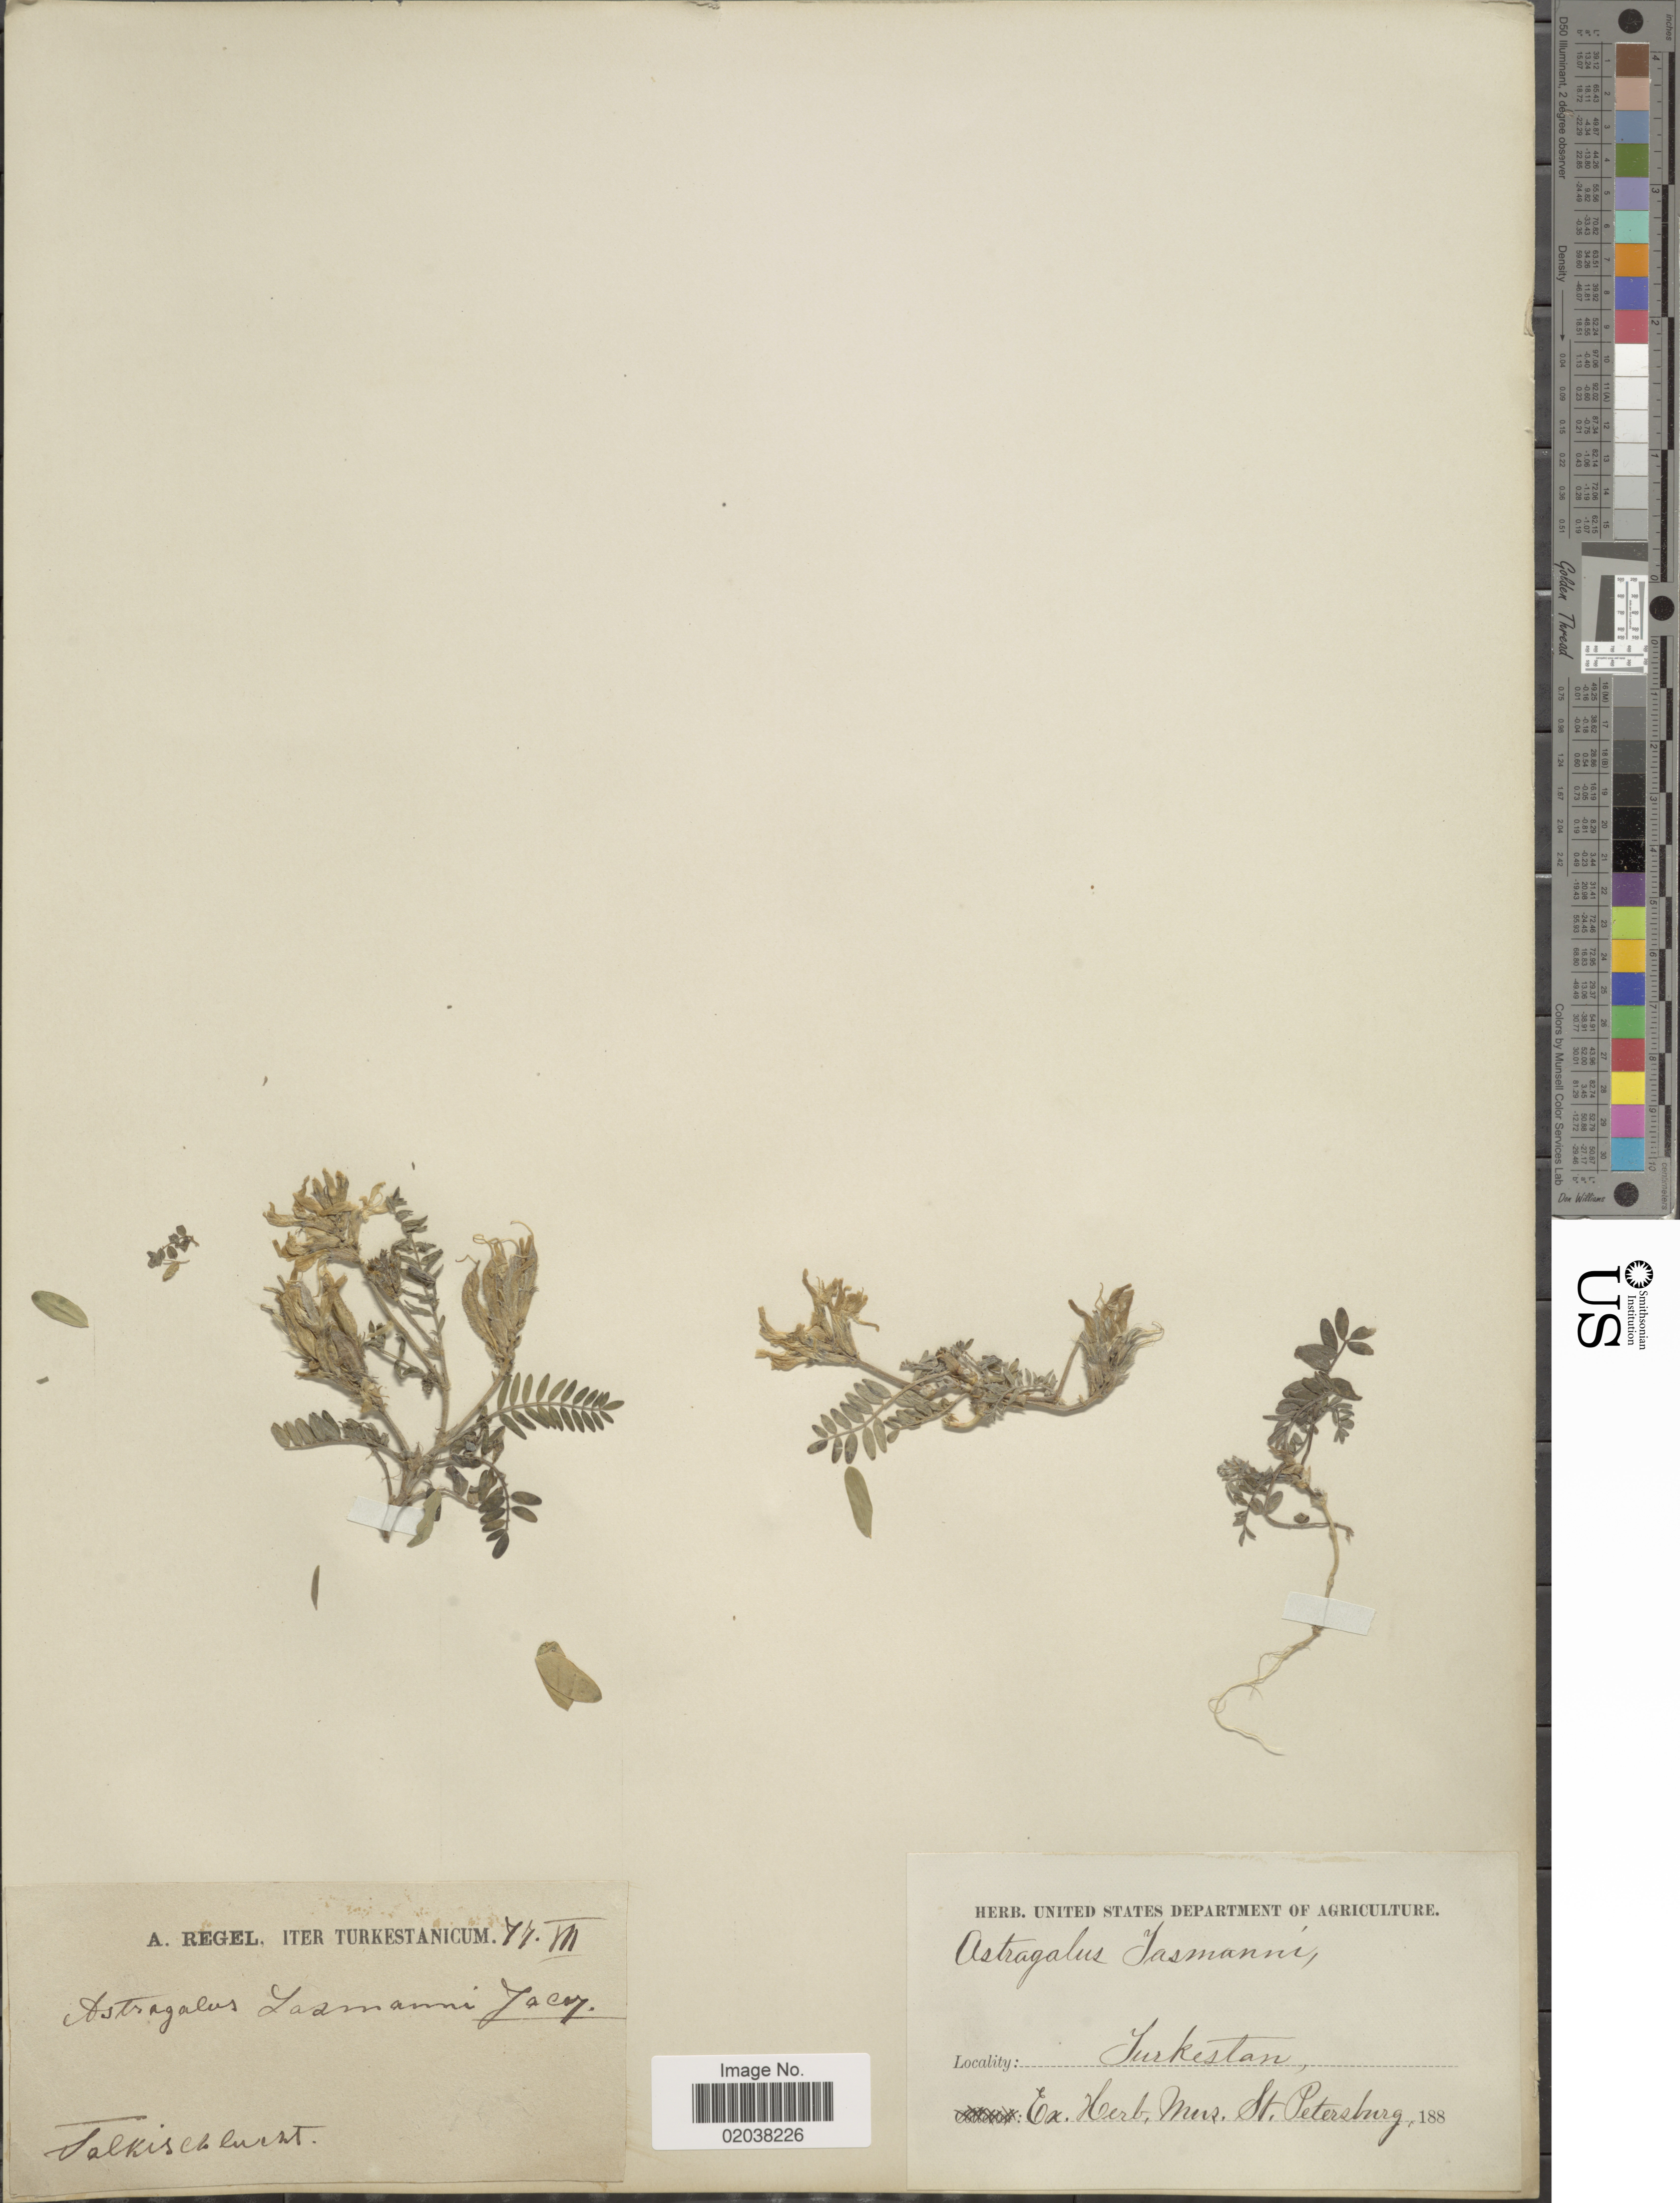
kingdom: Plantae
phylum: Tracheophyta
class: Magnoliopsida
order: Fabales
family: Fabaceae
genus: Astragalus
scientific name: Astragalus laxmannii subsp. robustior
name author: (Hook.) Podlech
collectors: A. Regel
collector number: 77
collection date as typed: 188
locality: Talkischuczt [interpreted]